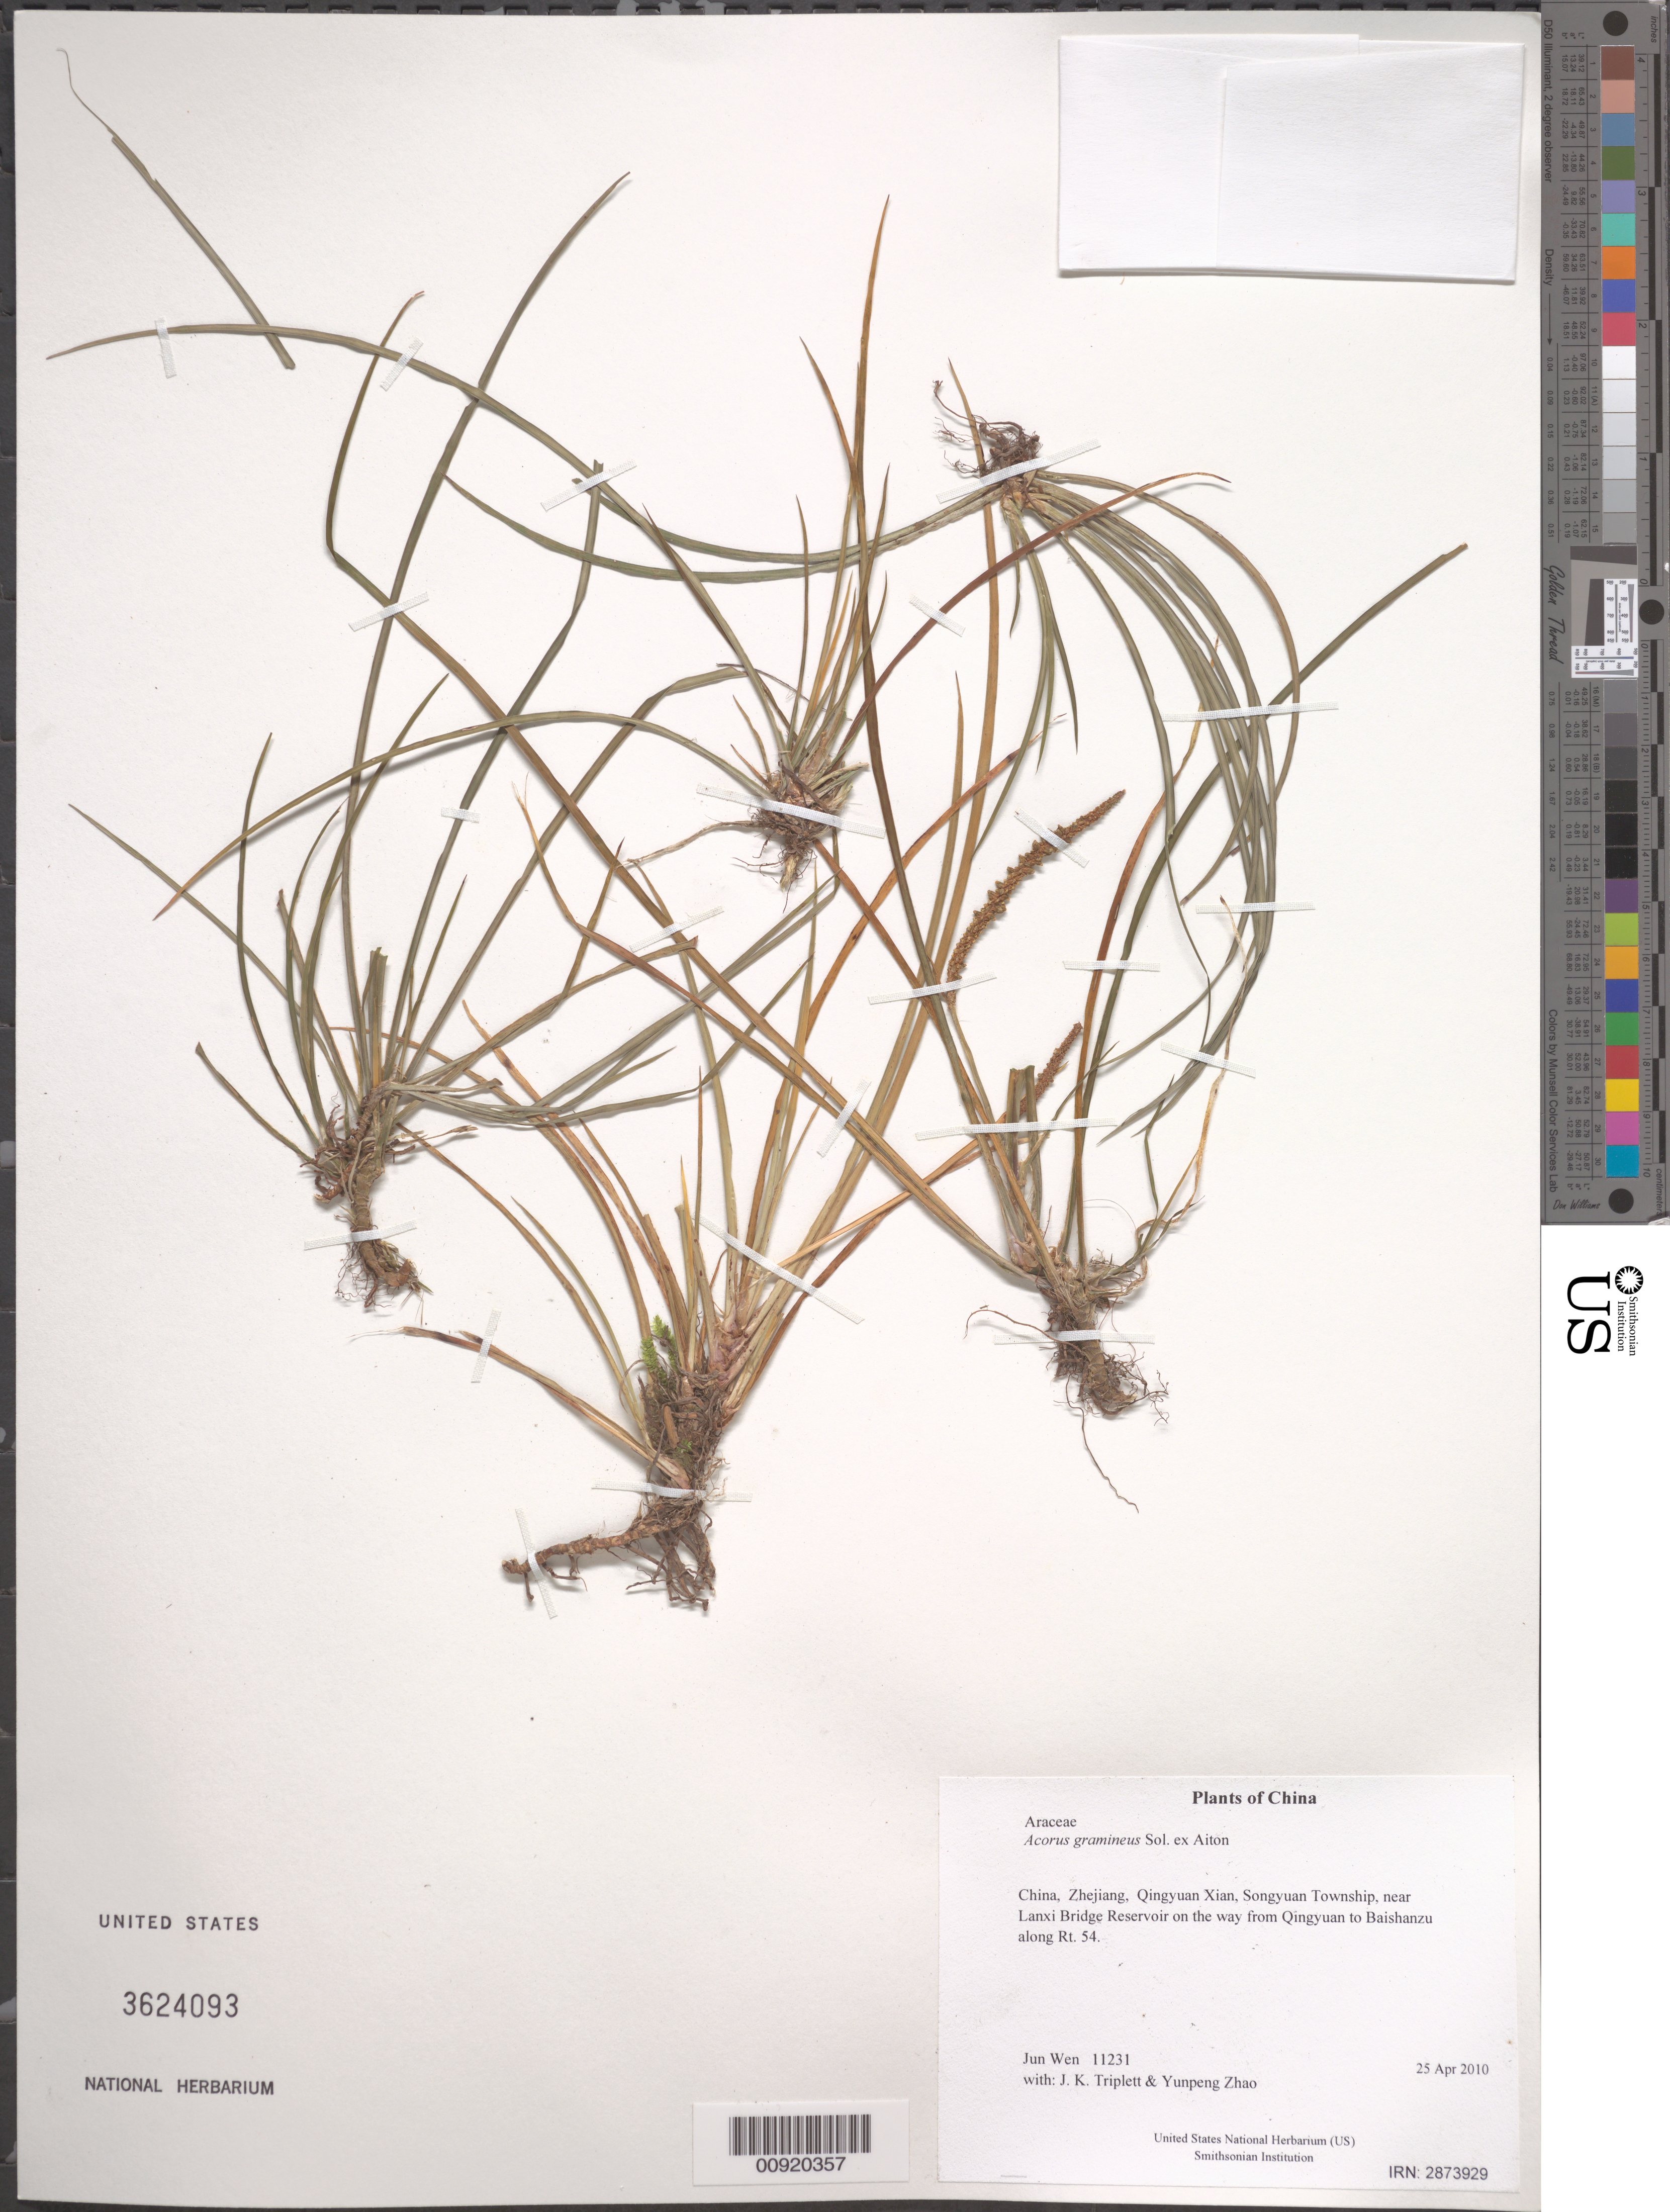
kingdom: Plantae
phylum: Tracheophyta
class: Liliopsida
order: Acorales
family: Acoraceae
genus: Acorus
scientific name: Acorus gramineus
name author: Sol. ex Aiton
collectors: J. Wen, J. K. Triplett & Yunpeng Zhao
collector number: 11231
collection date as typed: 25 Apr 2010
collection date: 2010-04-25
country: China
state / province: Zhejiang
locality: Qingyuan Xian, Songyuan Township, near Lanxi Bridge Reservoir on the way from Qingyuan to Baishanzu along Rt. 54.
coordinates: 27 37.241 N, 119 07.233 E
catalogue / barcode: US 3624093